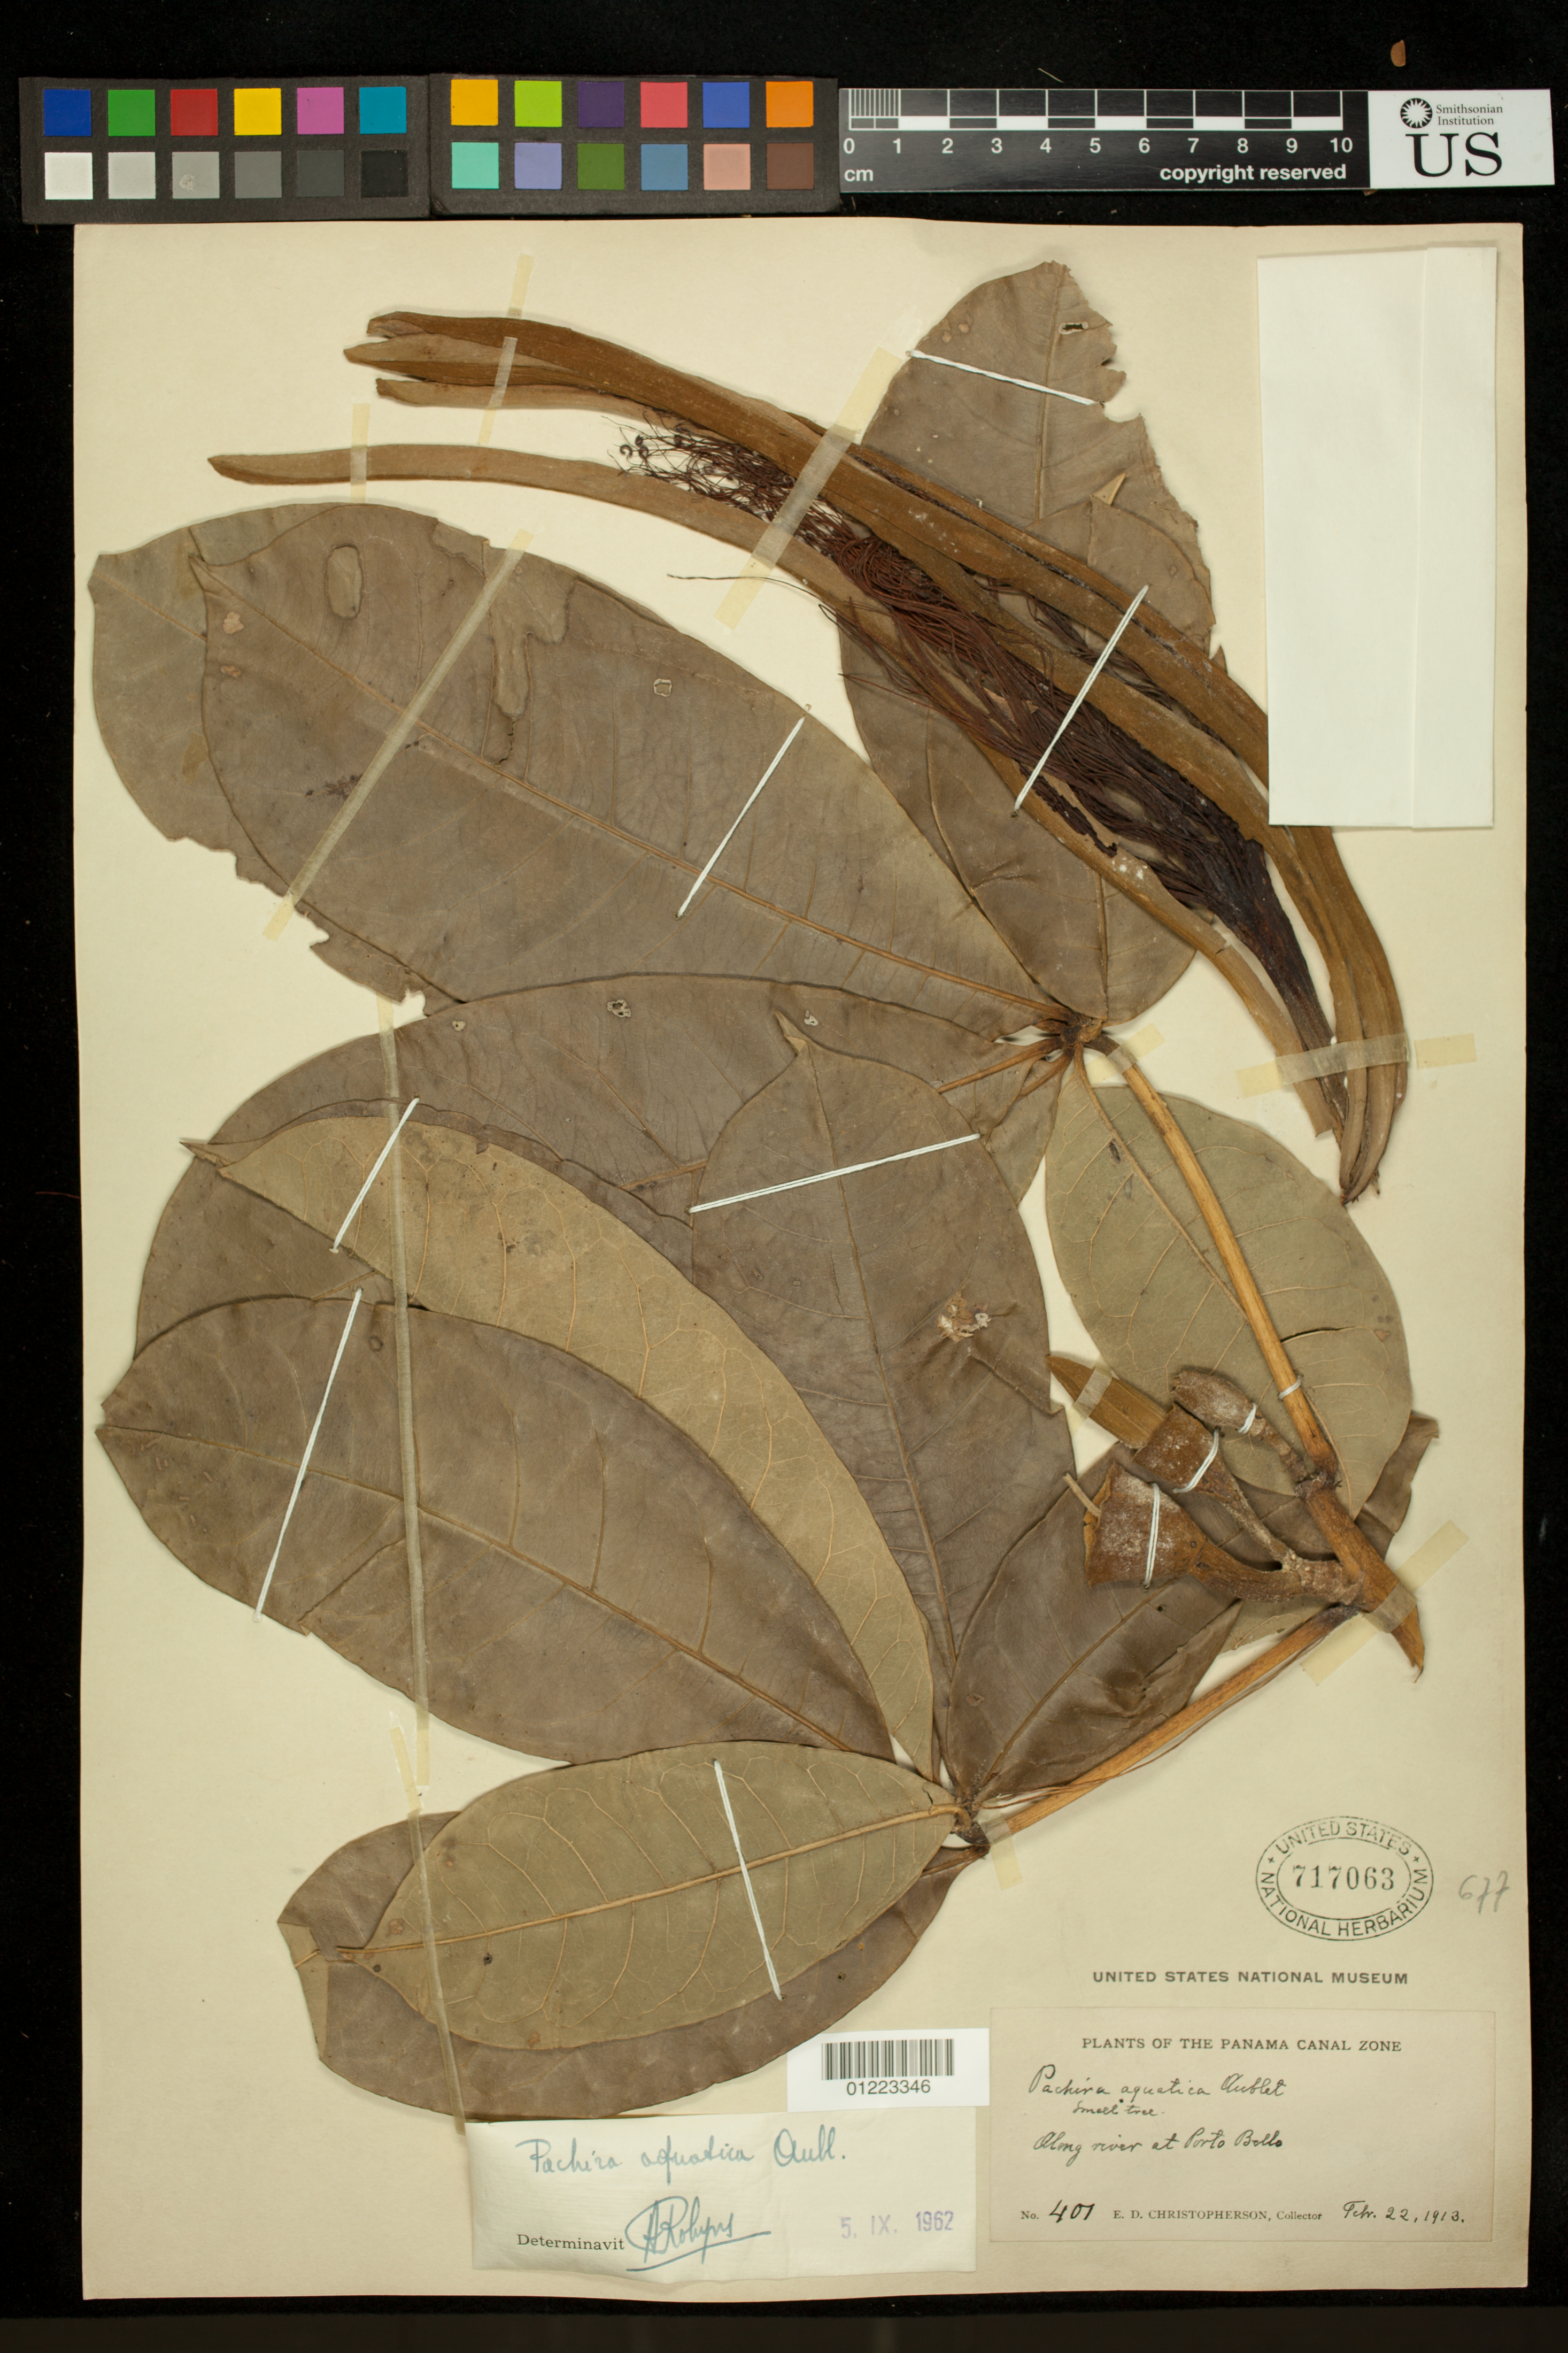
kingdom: Plantae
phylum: Tracheophyta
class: Magnoliopsida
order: Malvales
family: Malvaceae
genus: Pachira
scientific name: Pachira aquatica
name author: Aubl.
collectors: E. Christopherson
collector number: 401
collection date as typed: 2/22/1913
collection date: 1913-02-22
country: Panama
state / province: Colón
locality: Along river at Porto Bello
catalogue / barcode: US 717063